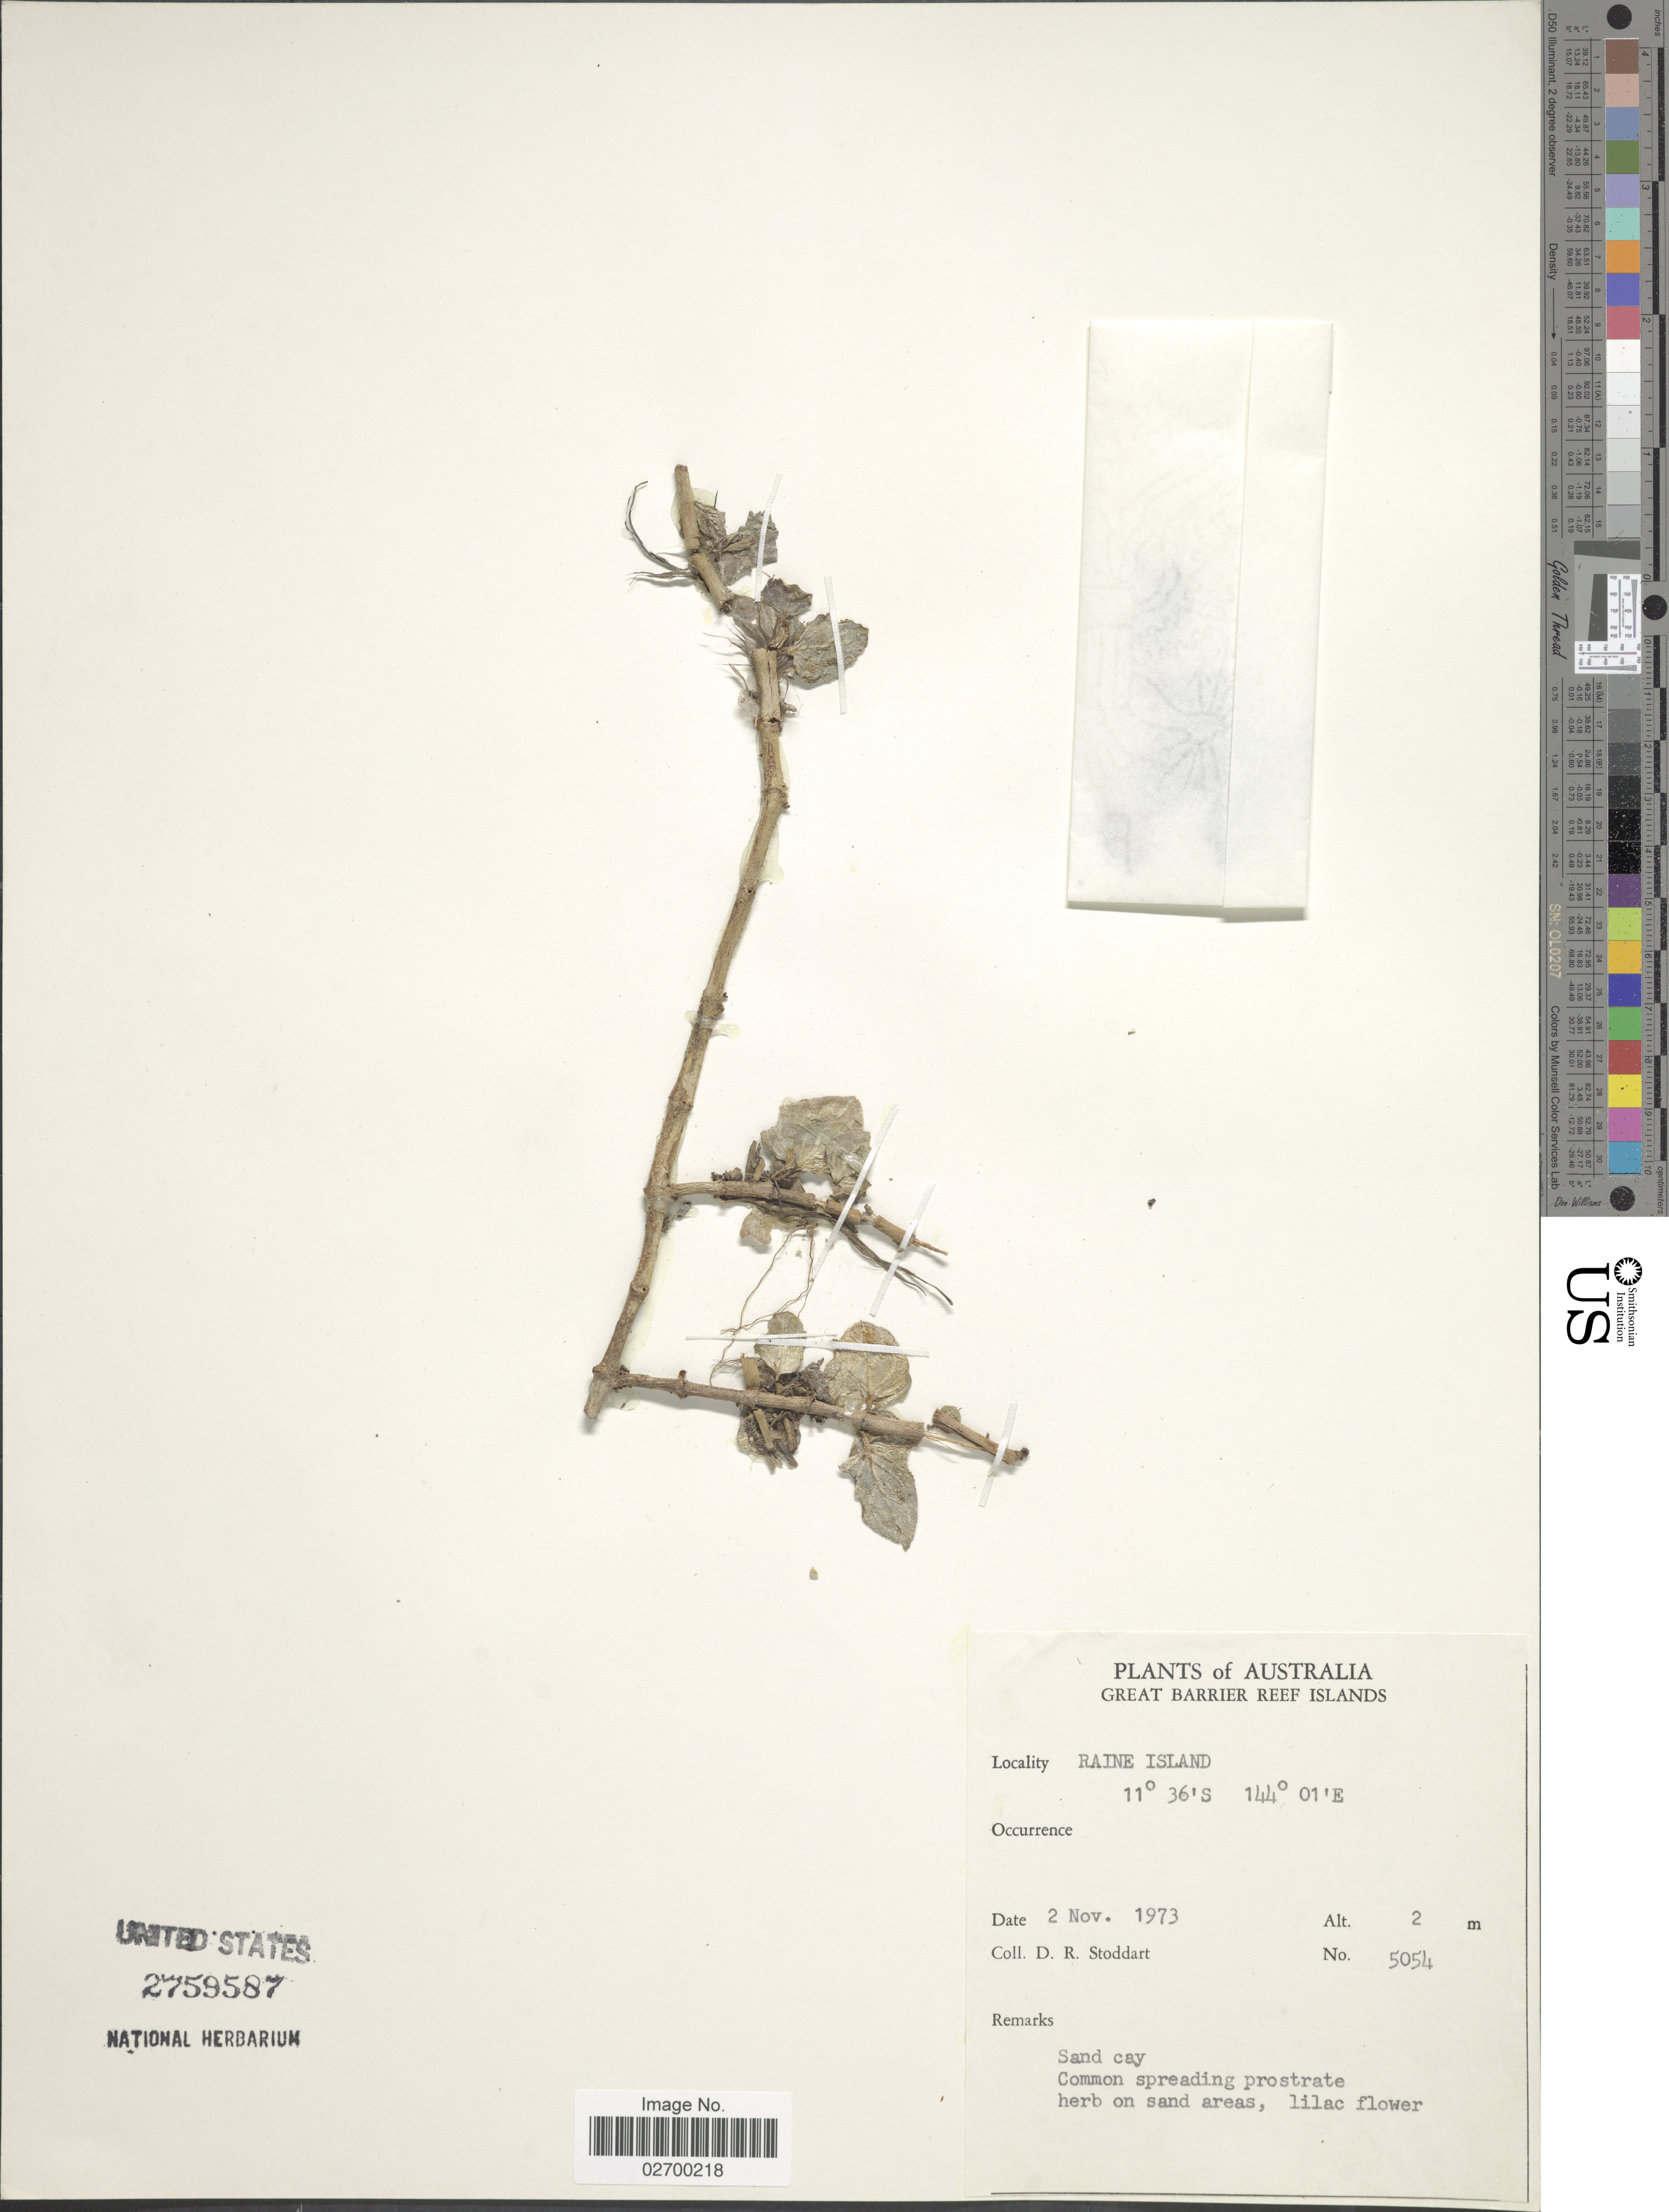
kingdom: Plantae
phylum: Tracheophyta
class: Magnoliopsida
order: Gentianales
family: Rubiaceae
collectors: D. R. Stoddart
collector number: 5054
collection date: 1973-11-02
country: Australia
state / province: Queensland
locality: Great Barrier Reef Islands. Raine Island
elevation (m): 2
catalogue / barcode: US 2759587